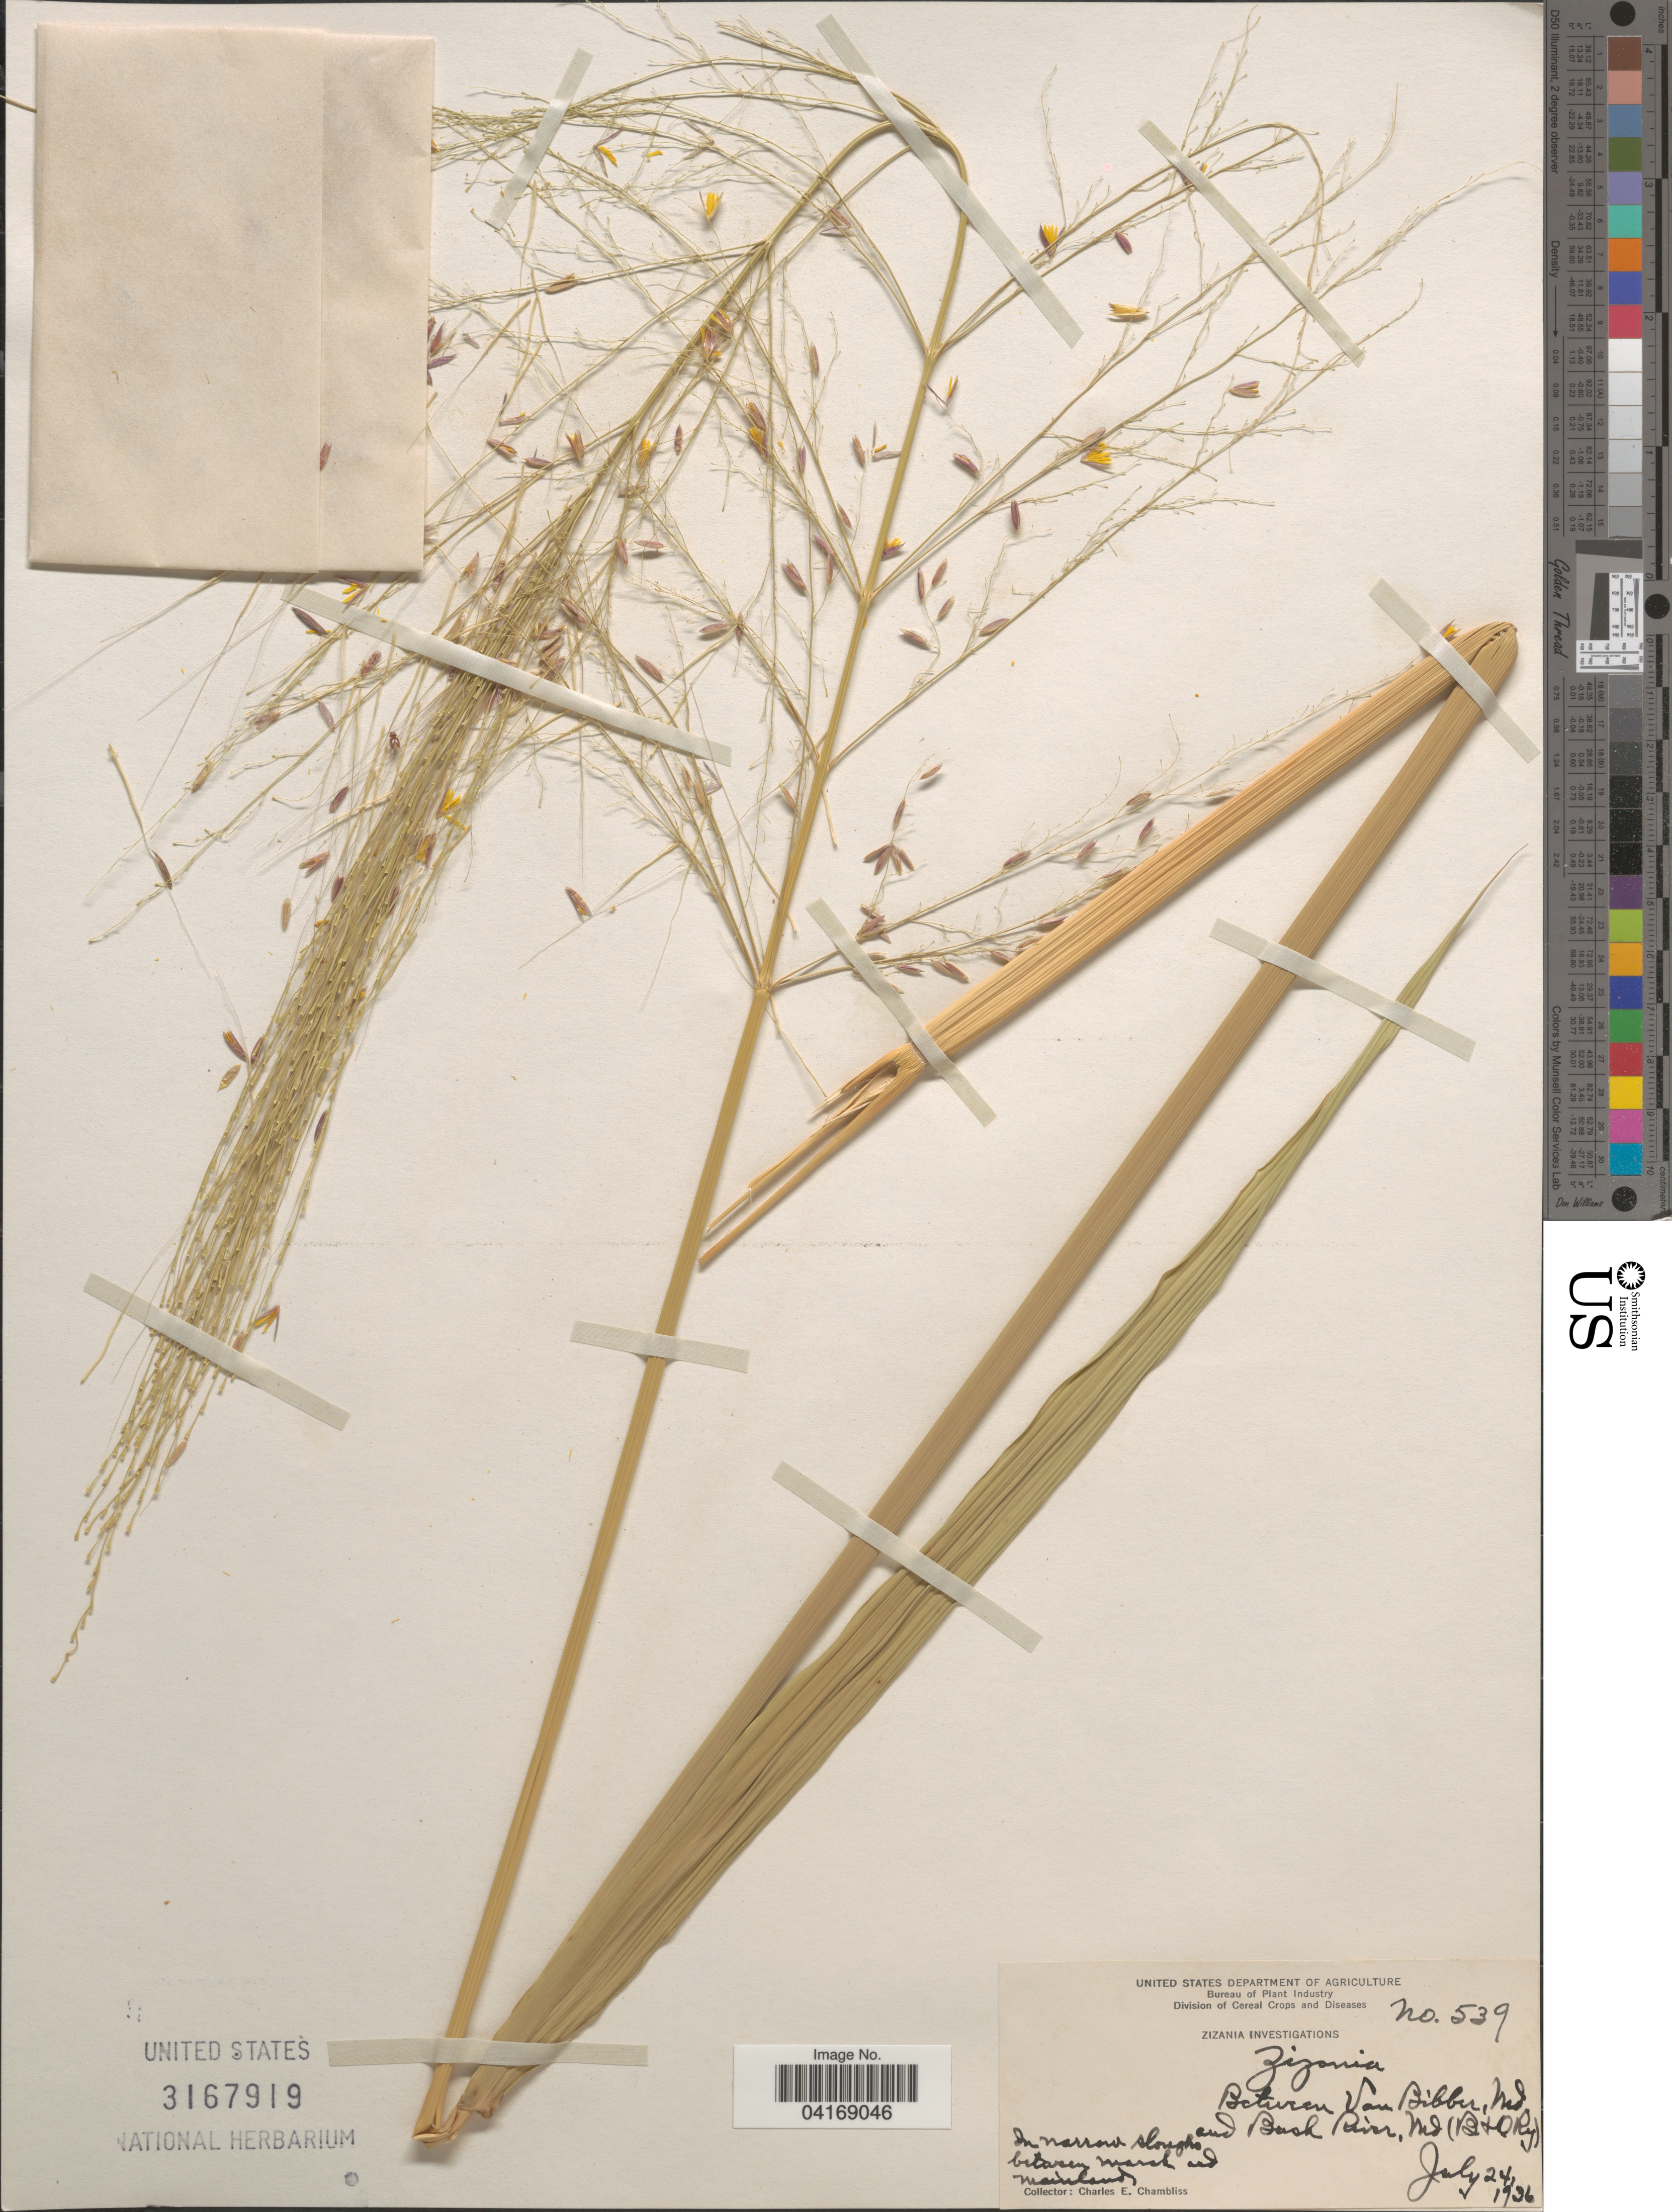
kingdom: Plantae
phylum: Tracheophyta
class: Liliopsida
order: Poales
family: Poaceae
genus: Zizania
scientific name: Zizania sp.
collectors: C. Chambliss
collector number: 539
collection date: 1936-07-24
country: United States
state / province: Maryland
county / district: Harford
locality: Between Van Bibber, Md., and Bush River., Md. (B+ Q Ry).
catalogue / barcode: US 3167919